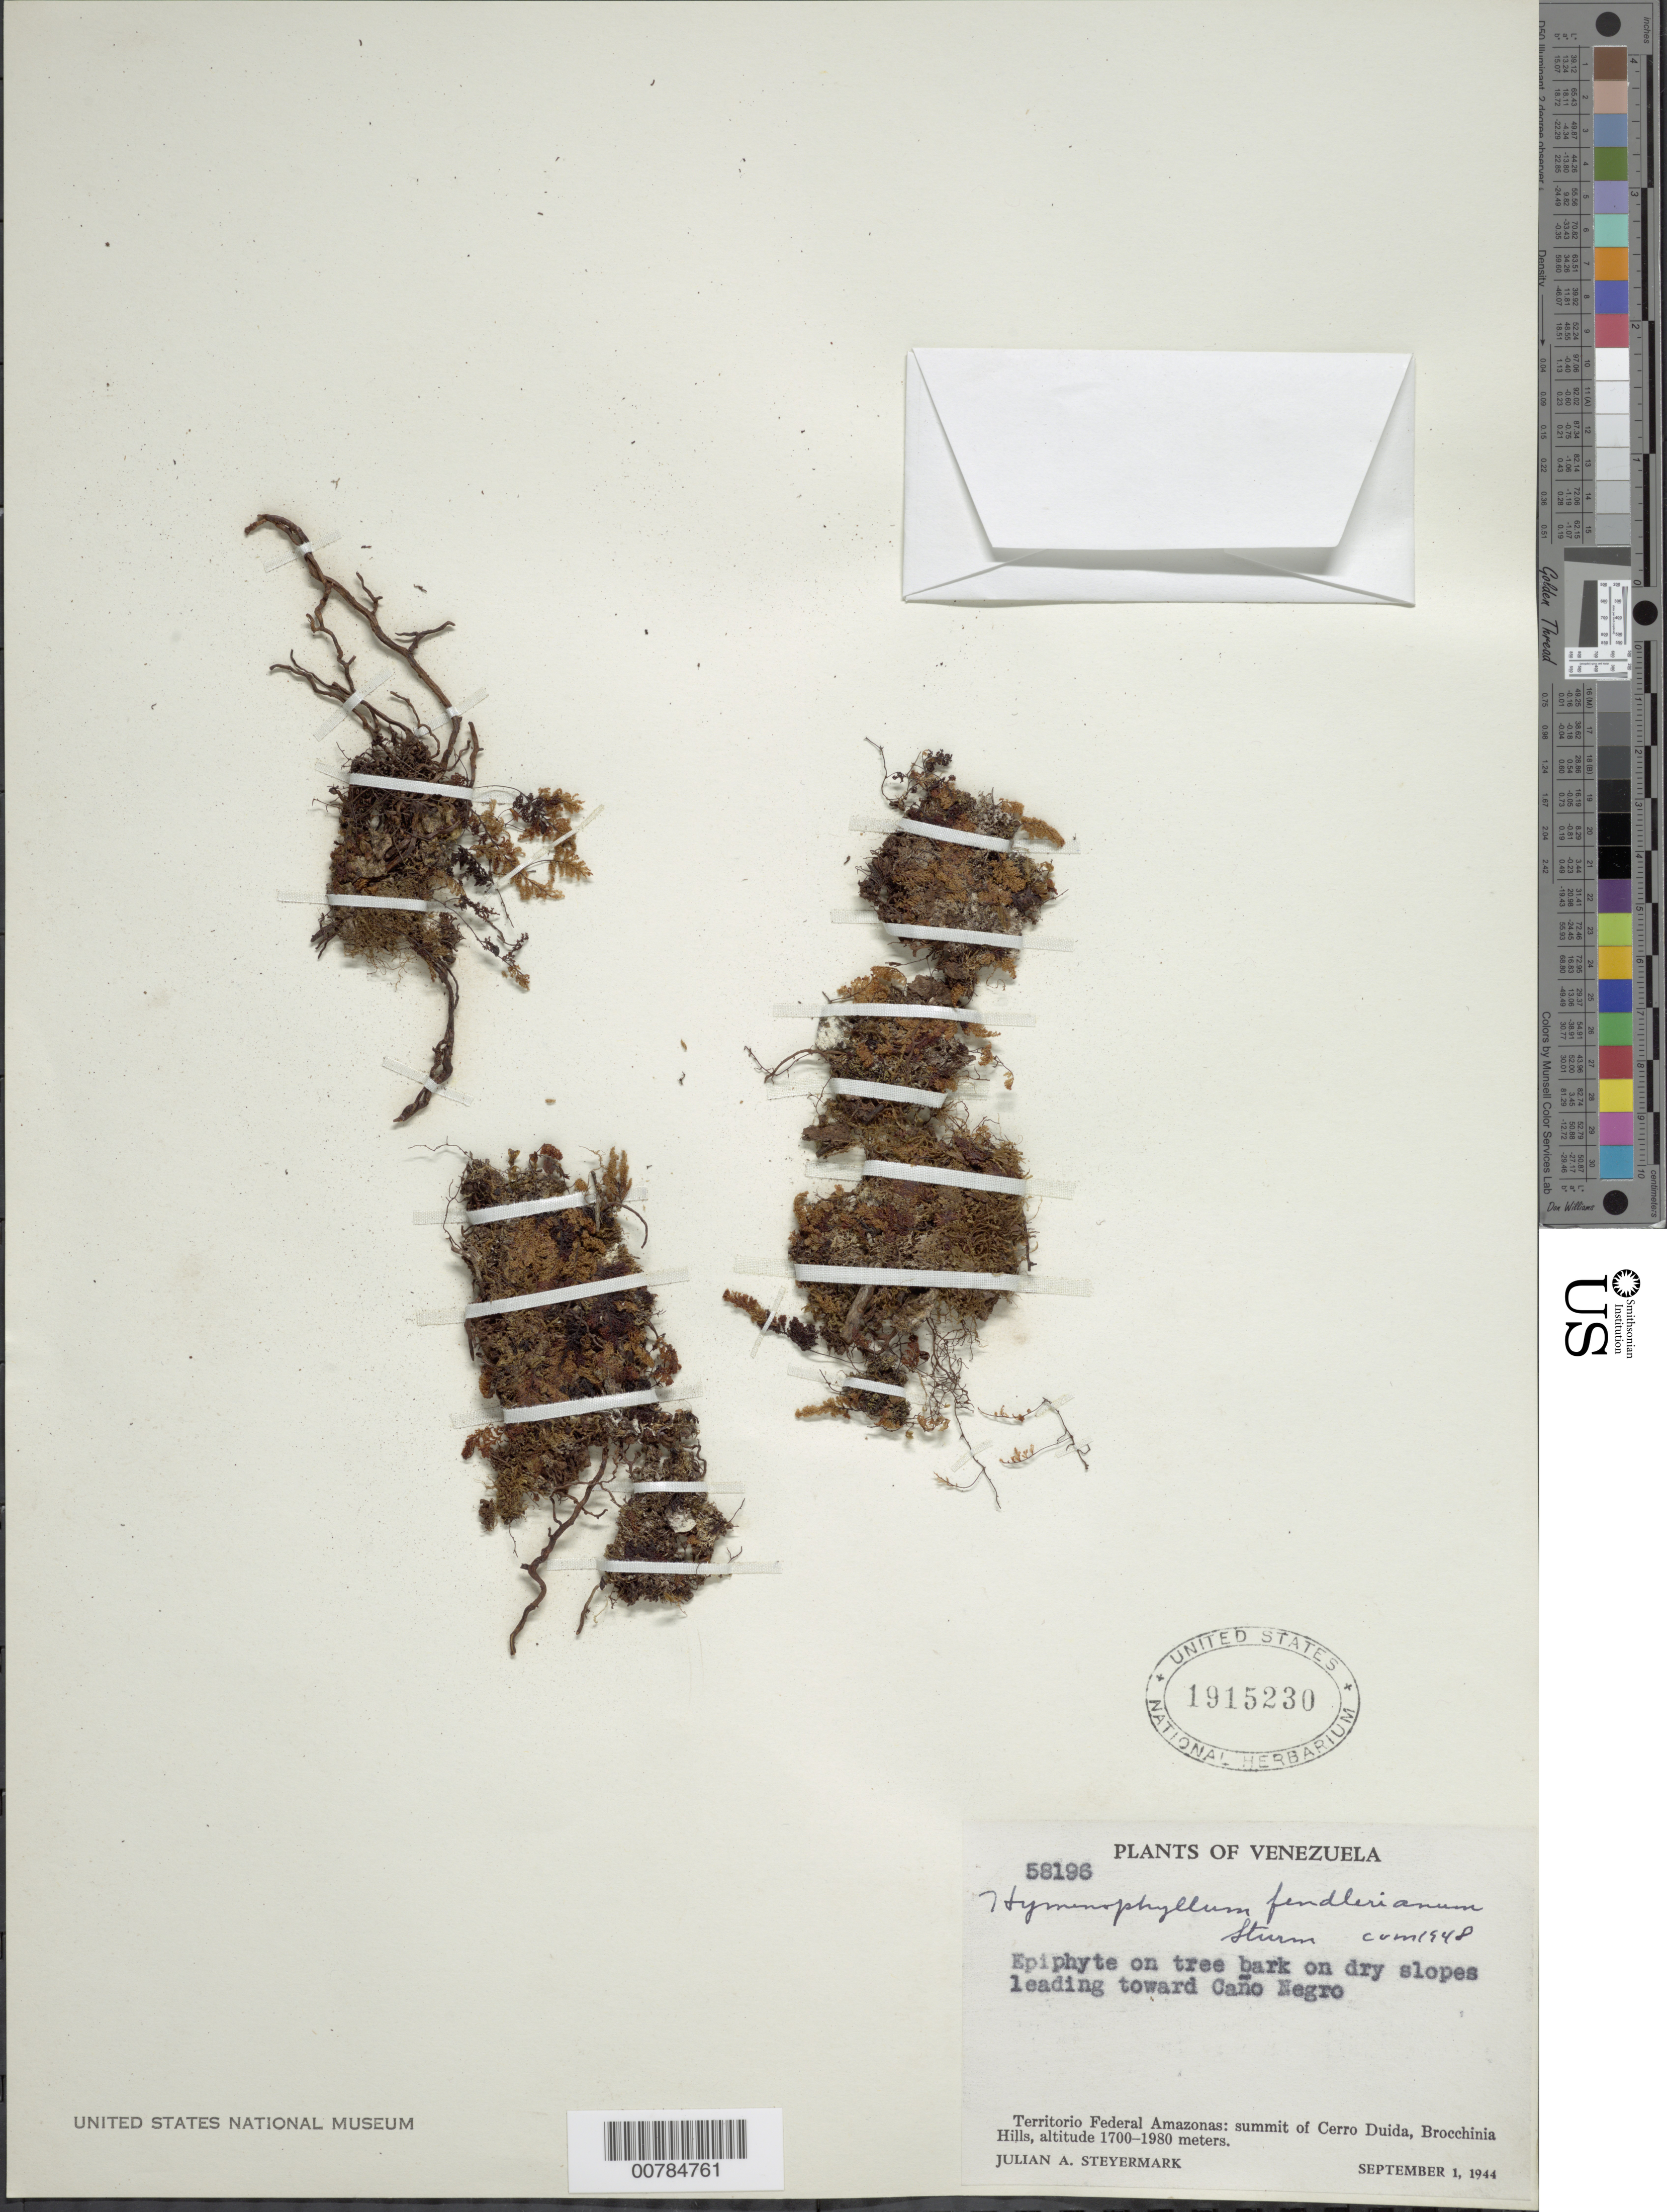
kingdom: Plantae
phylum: Tracheophyta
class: Polypodiopsida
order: Hymenophyllales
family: Hymenophyllaceae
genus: Hymenophyllum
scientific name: Hymenophyllum fendlerianum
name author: J.W. Sturm in Mart.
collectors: J. Steyermark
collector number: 58196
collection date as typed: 1-Sep-44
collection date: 1944-09-01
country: Venezuela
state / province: Amazonas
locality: Cerro Duida, summit, Brocchinia Hills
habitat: On tree bark on dry slopes leading toward cano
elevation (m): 1700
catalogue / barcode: US 1915230